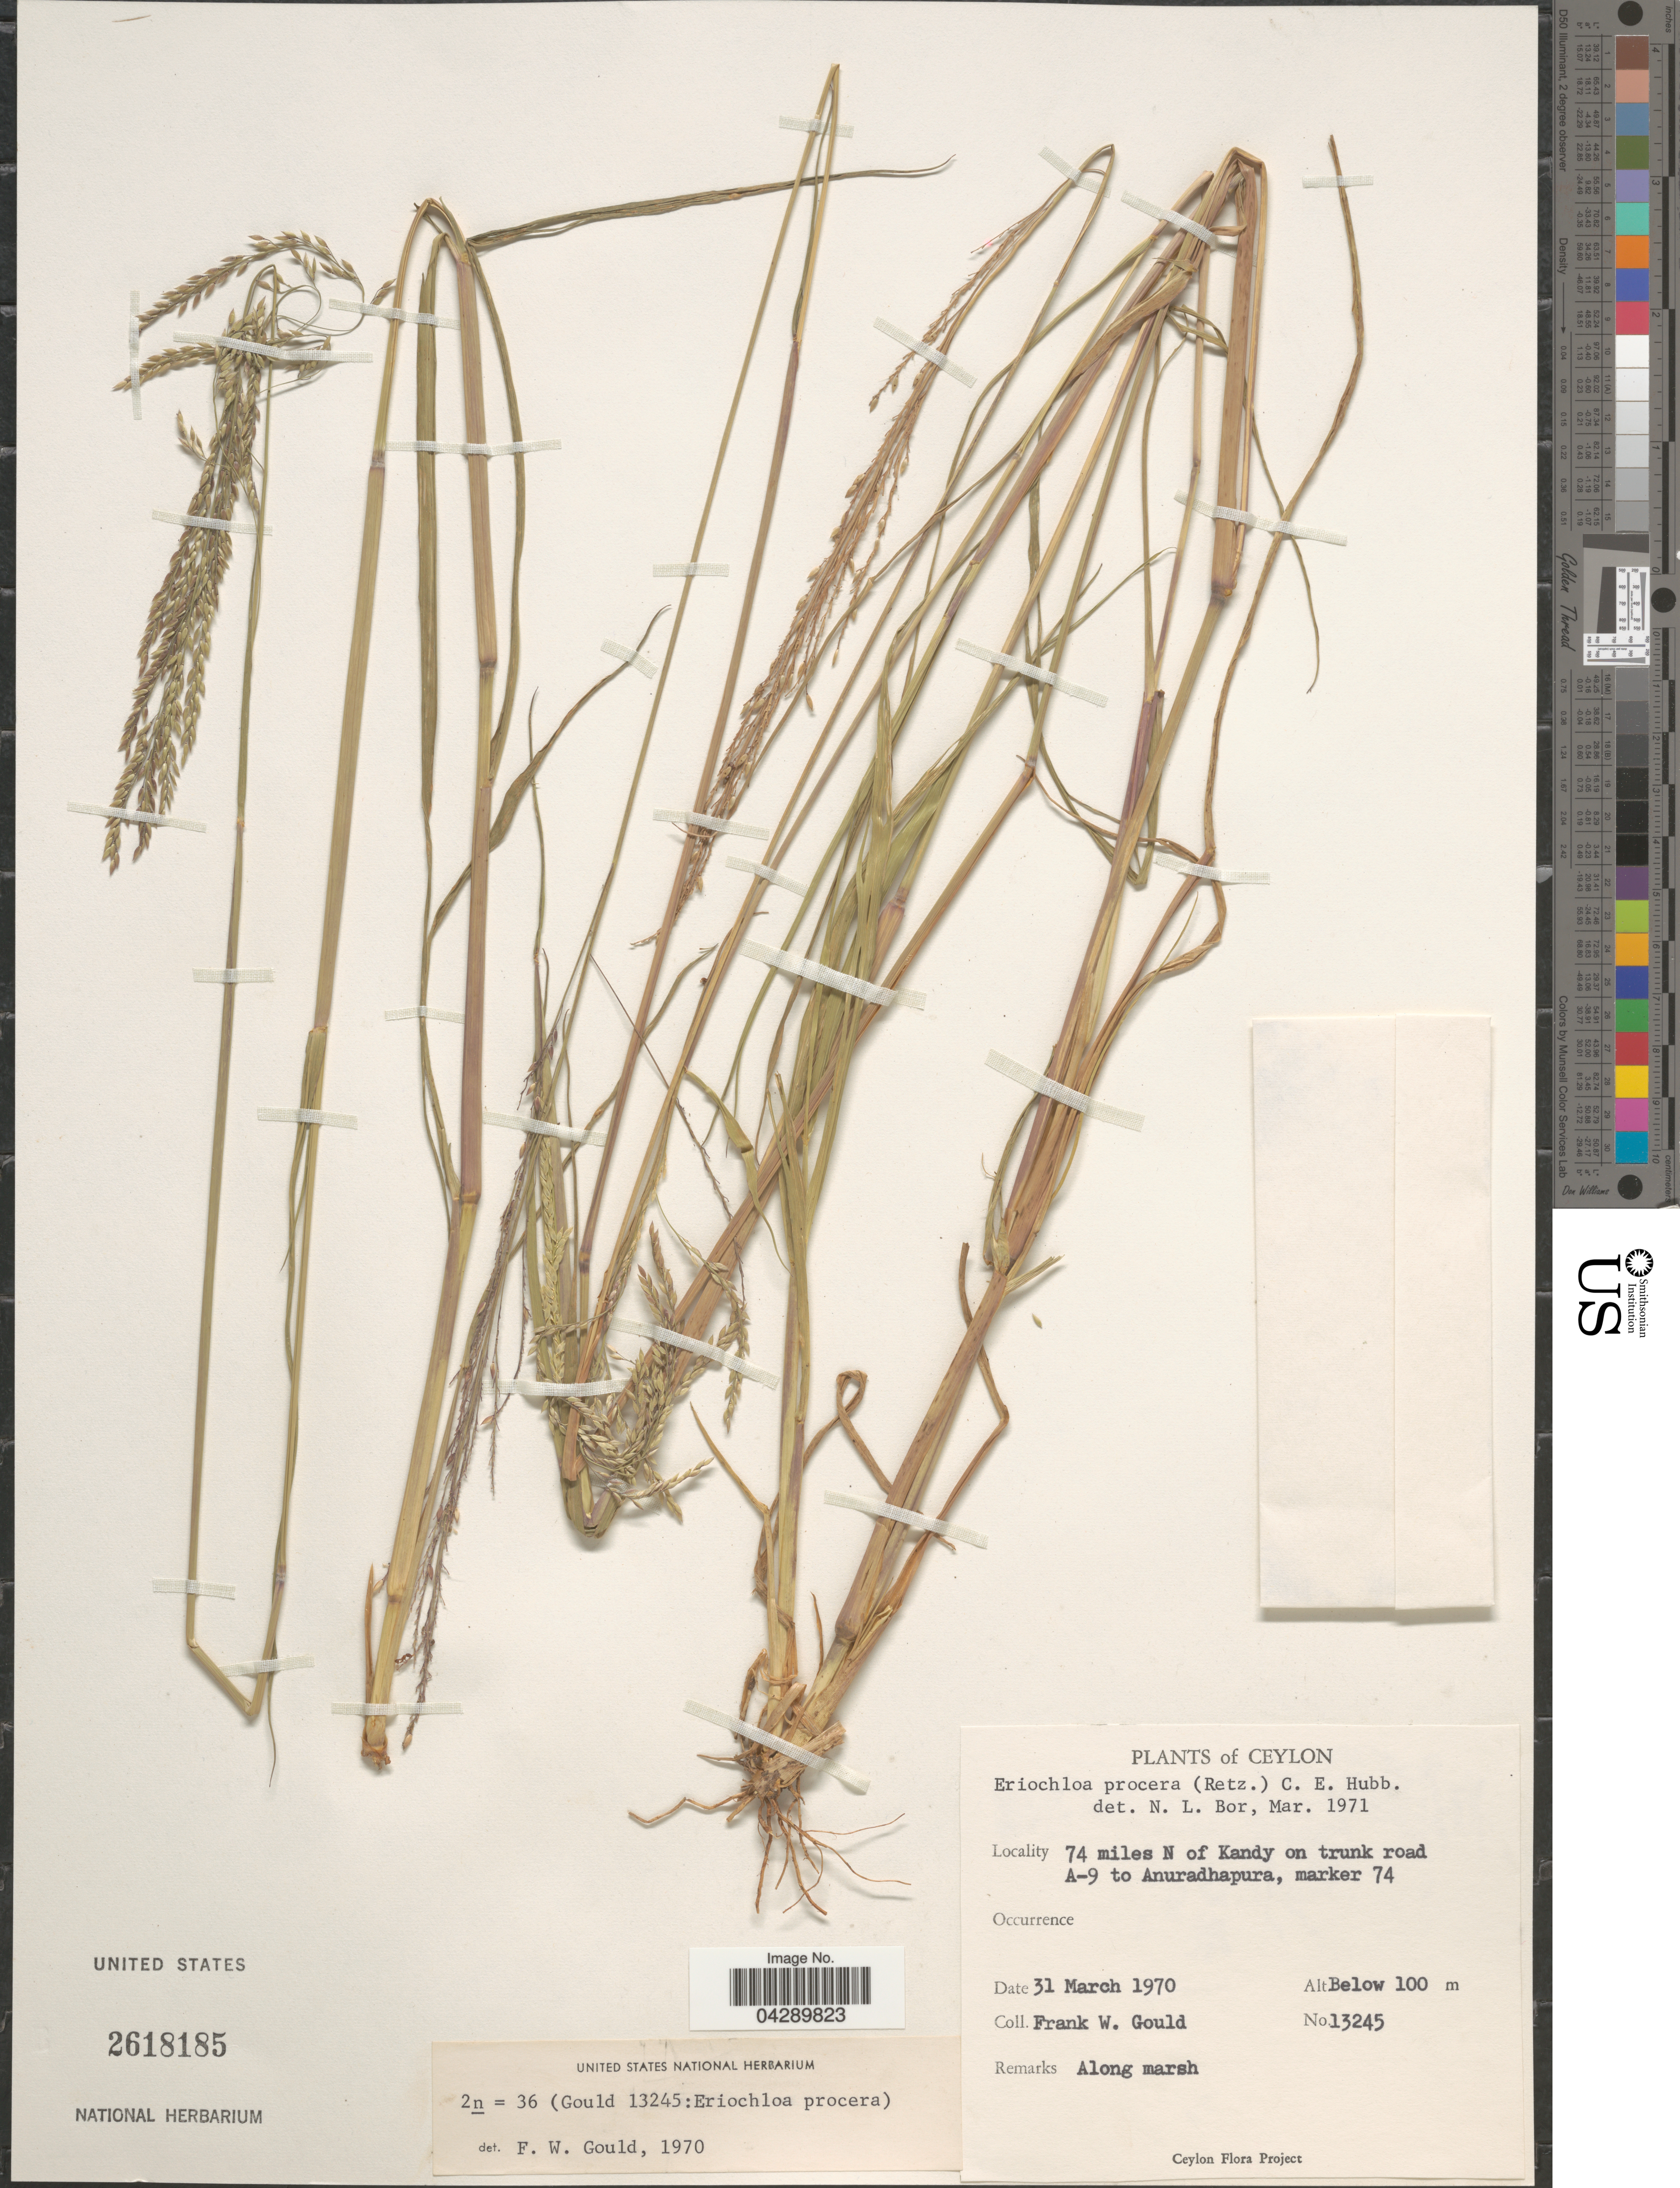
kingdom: Plantae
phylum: Tracheophyta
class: Liliopsida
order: Poales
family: Poaceae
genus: Eriochloa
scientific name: Eriochloa procera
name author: (Retz.) C.E. Hubb.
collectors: F. W. Gould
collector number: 13245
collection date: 1970-03-31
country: Sri Lanka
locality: Ceylon. 74 miles N of Kandy on trunk road A-9 to Anuradhapura, marker 74.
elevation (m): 0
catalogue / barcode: US 2618185